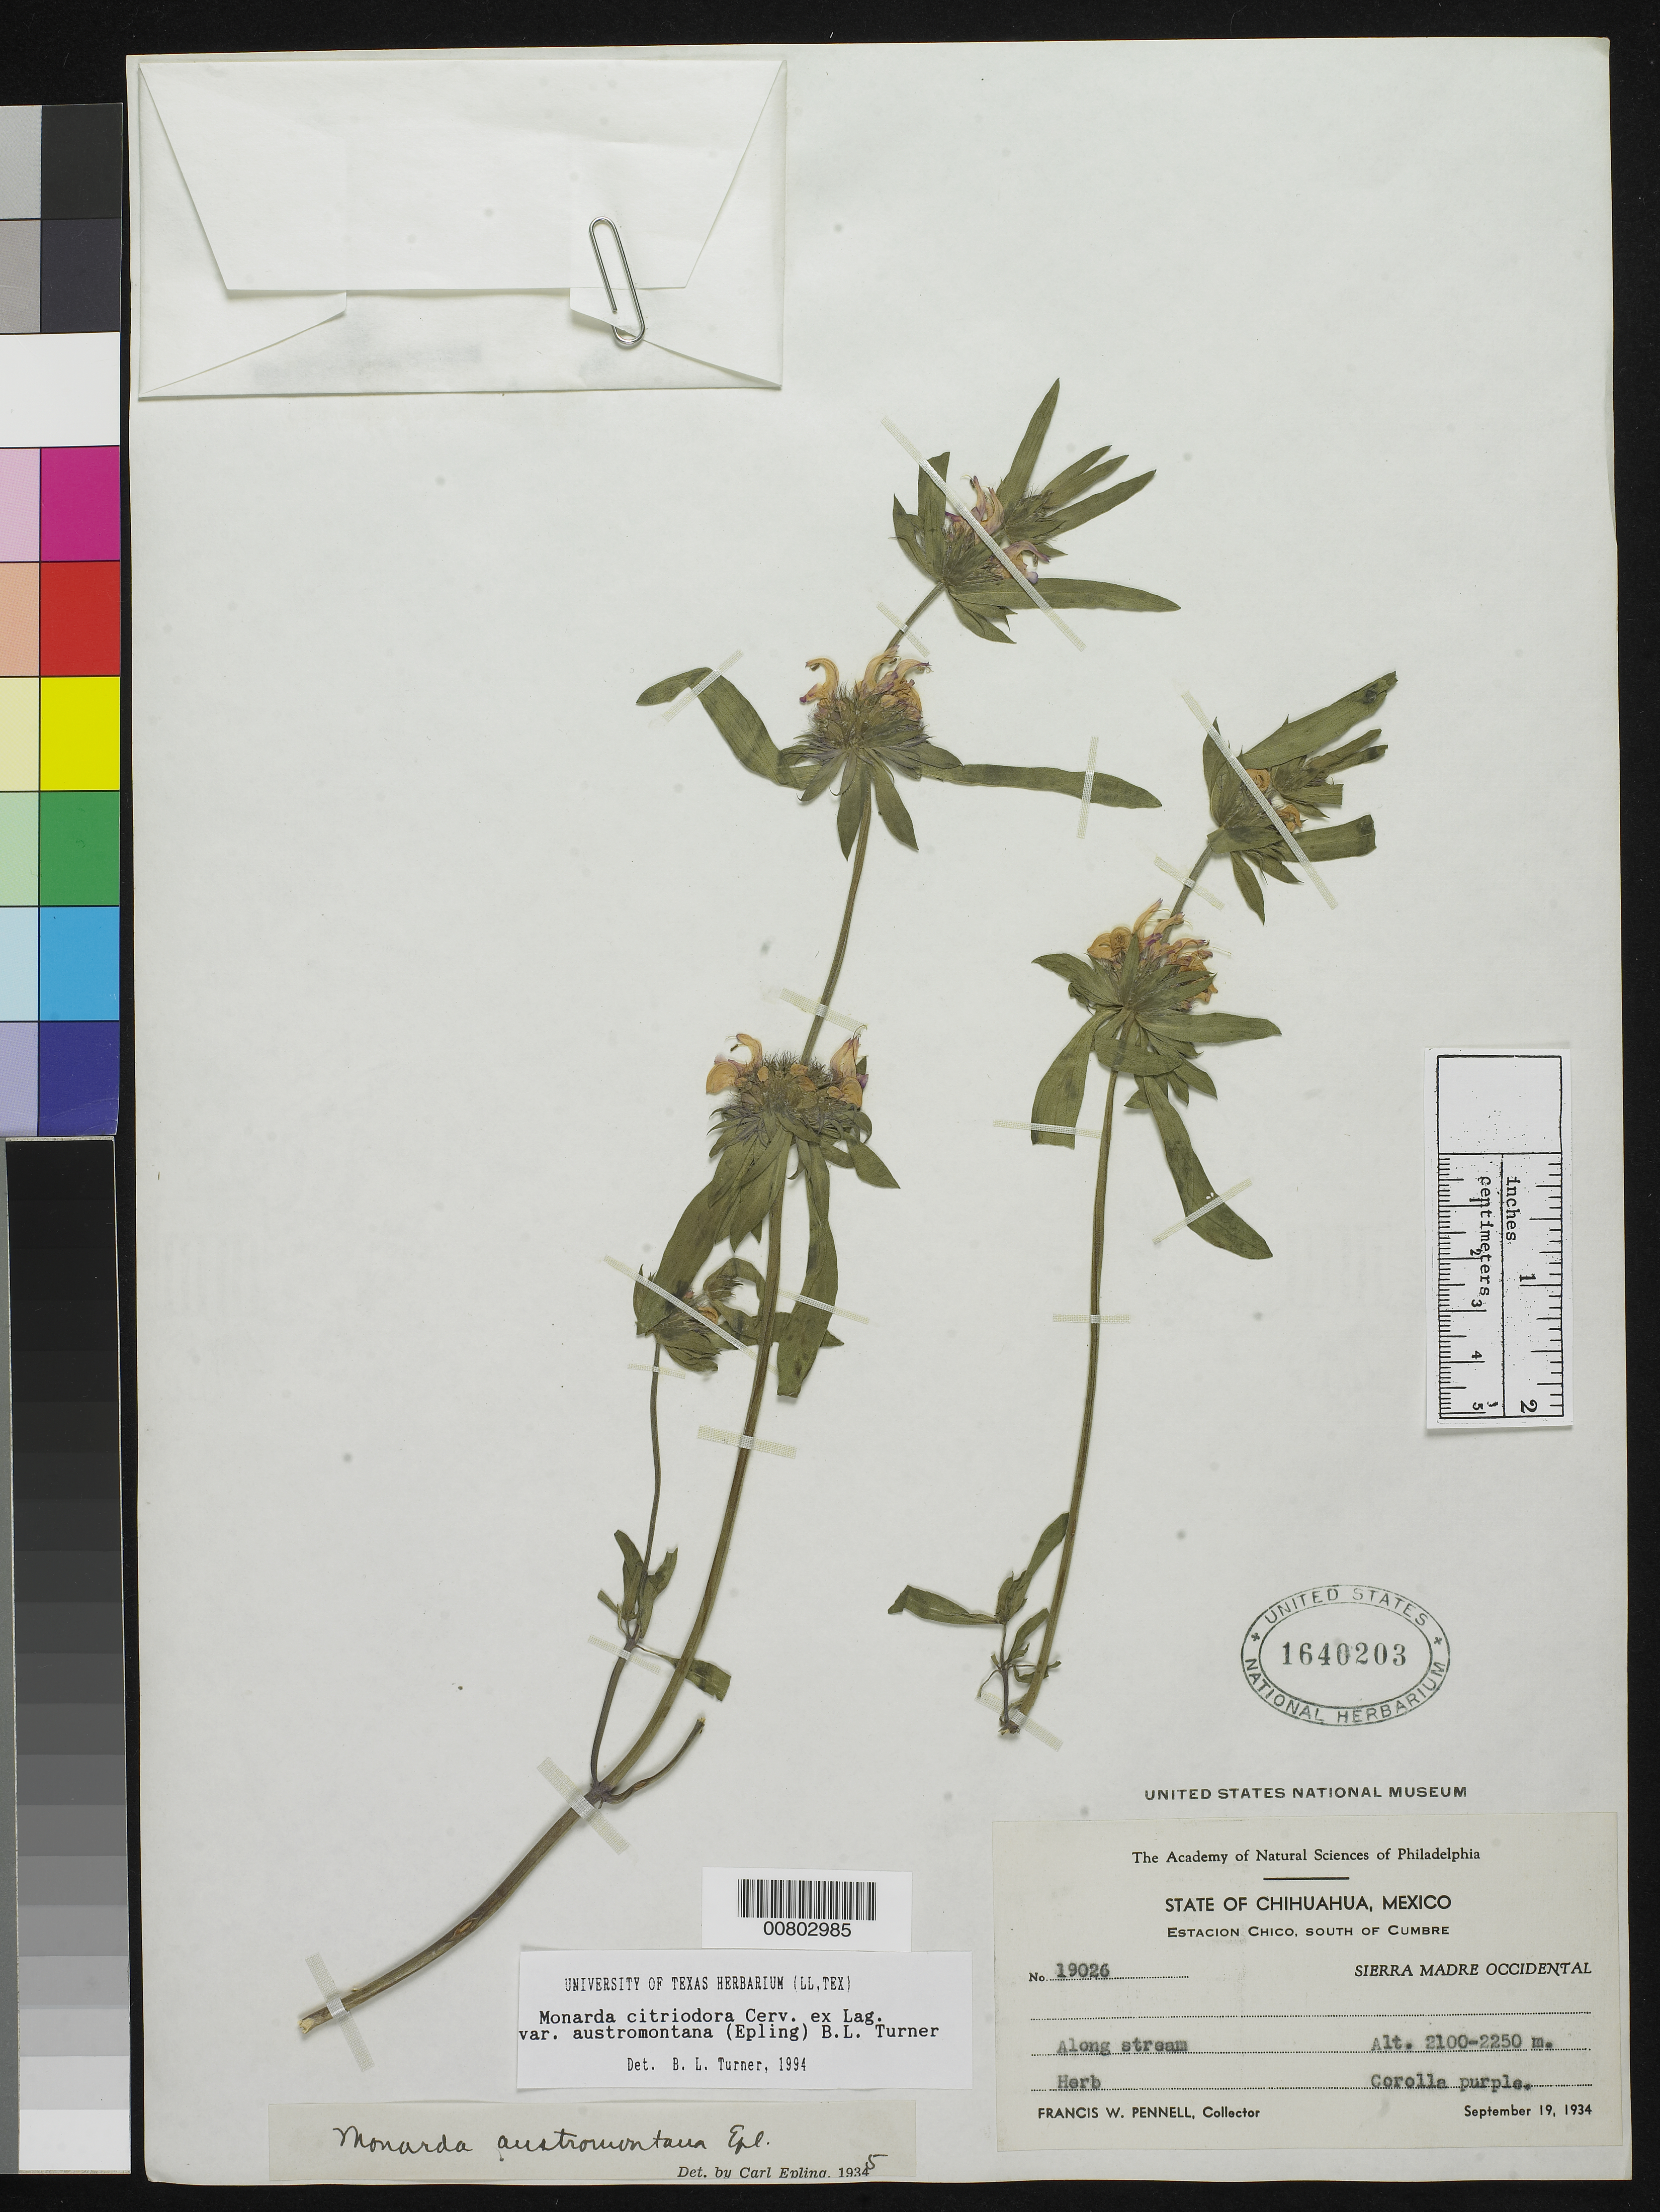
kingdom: Plantae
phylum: Tracheophyta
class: Magnoliopsida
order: Lamiales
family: Lamiaceae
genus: Monarda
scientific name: Monarda citriodora var. austromontana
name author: (Epling) B.L. Turner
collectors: F. W. Pennell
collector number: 19026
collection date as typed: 19 Sep 1934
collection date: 1934-09-19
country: Mexico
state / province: Chihuahua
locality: Estación Chico, south of Cumbre, Chihuahua.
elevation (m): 2250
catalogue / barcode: US 1640203